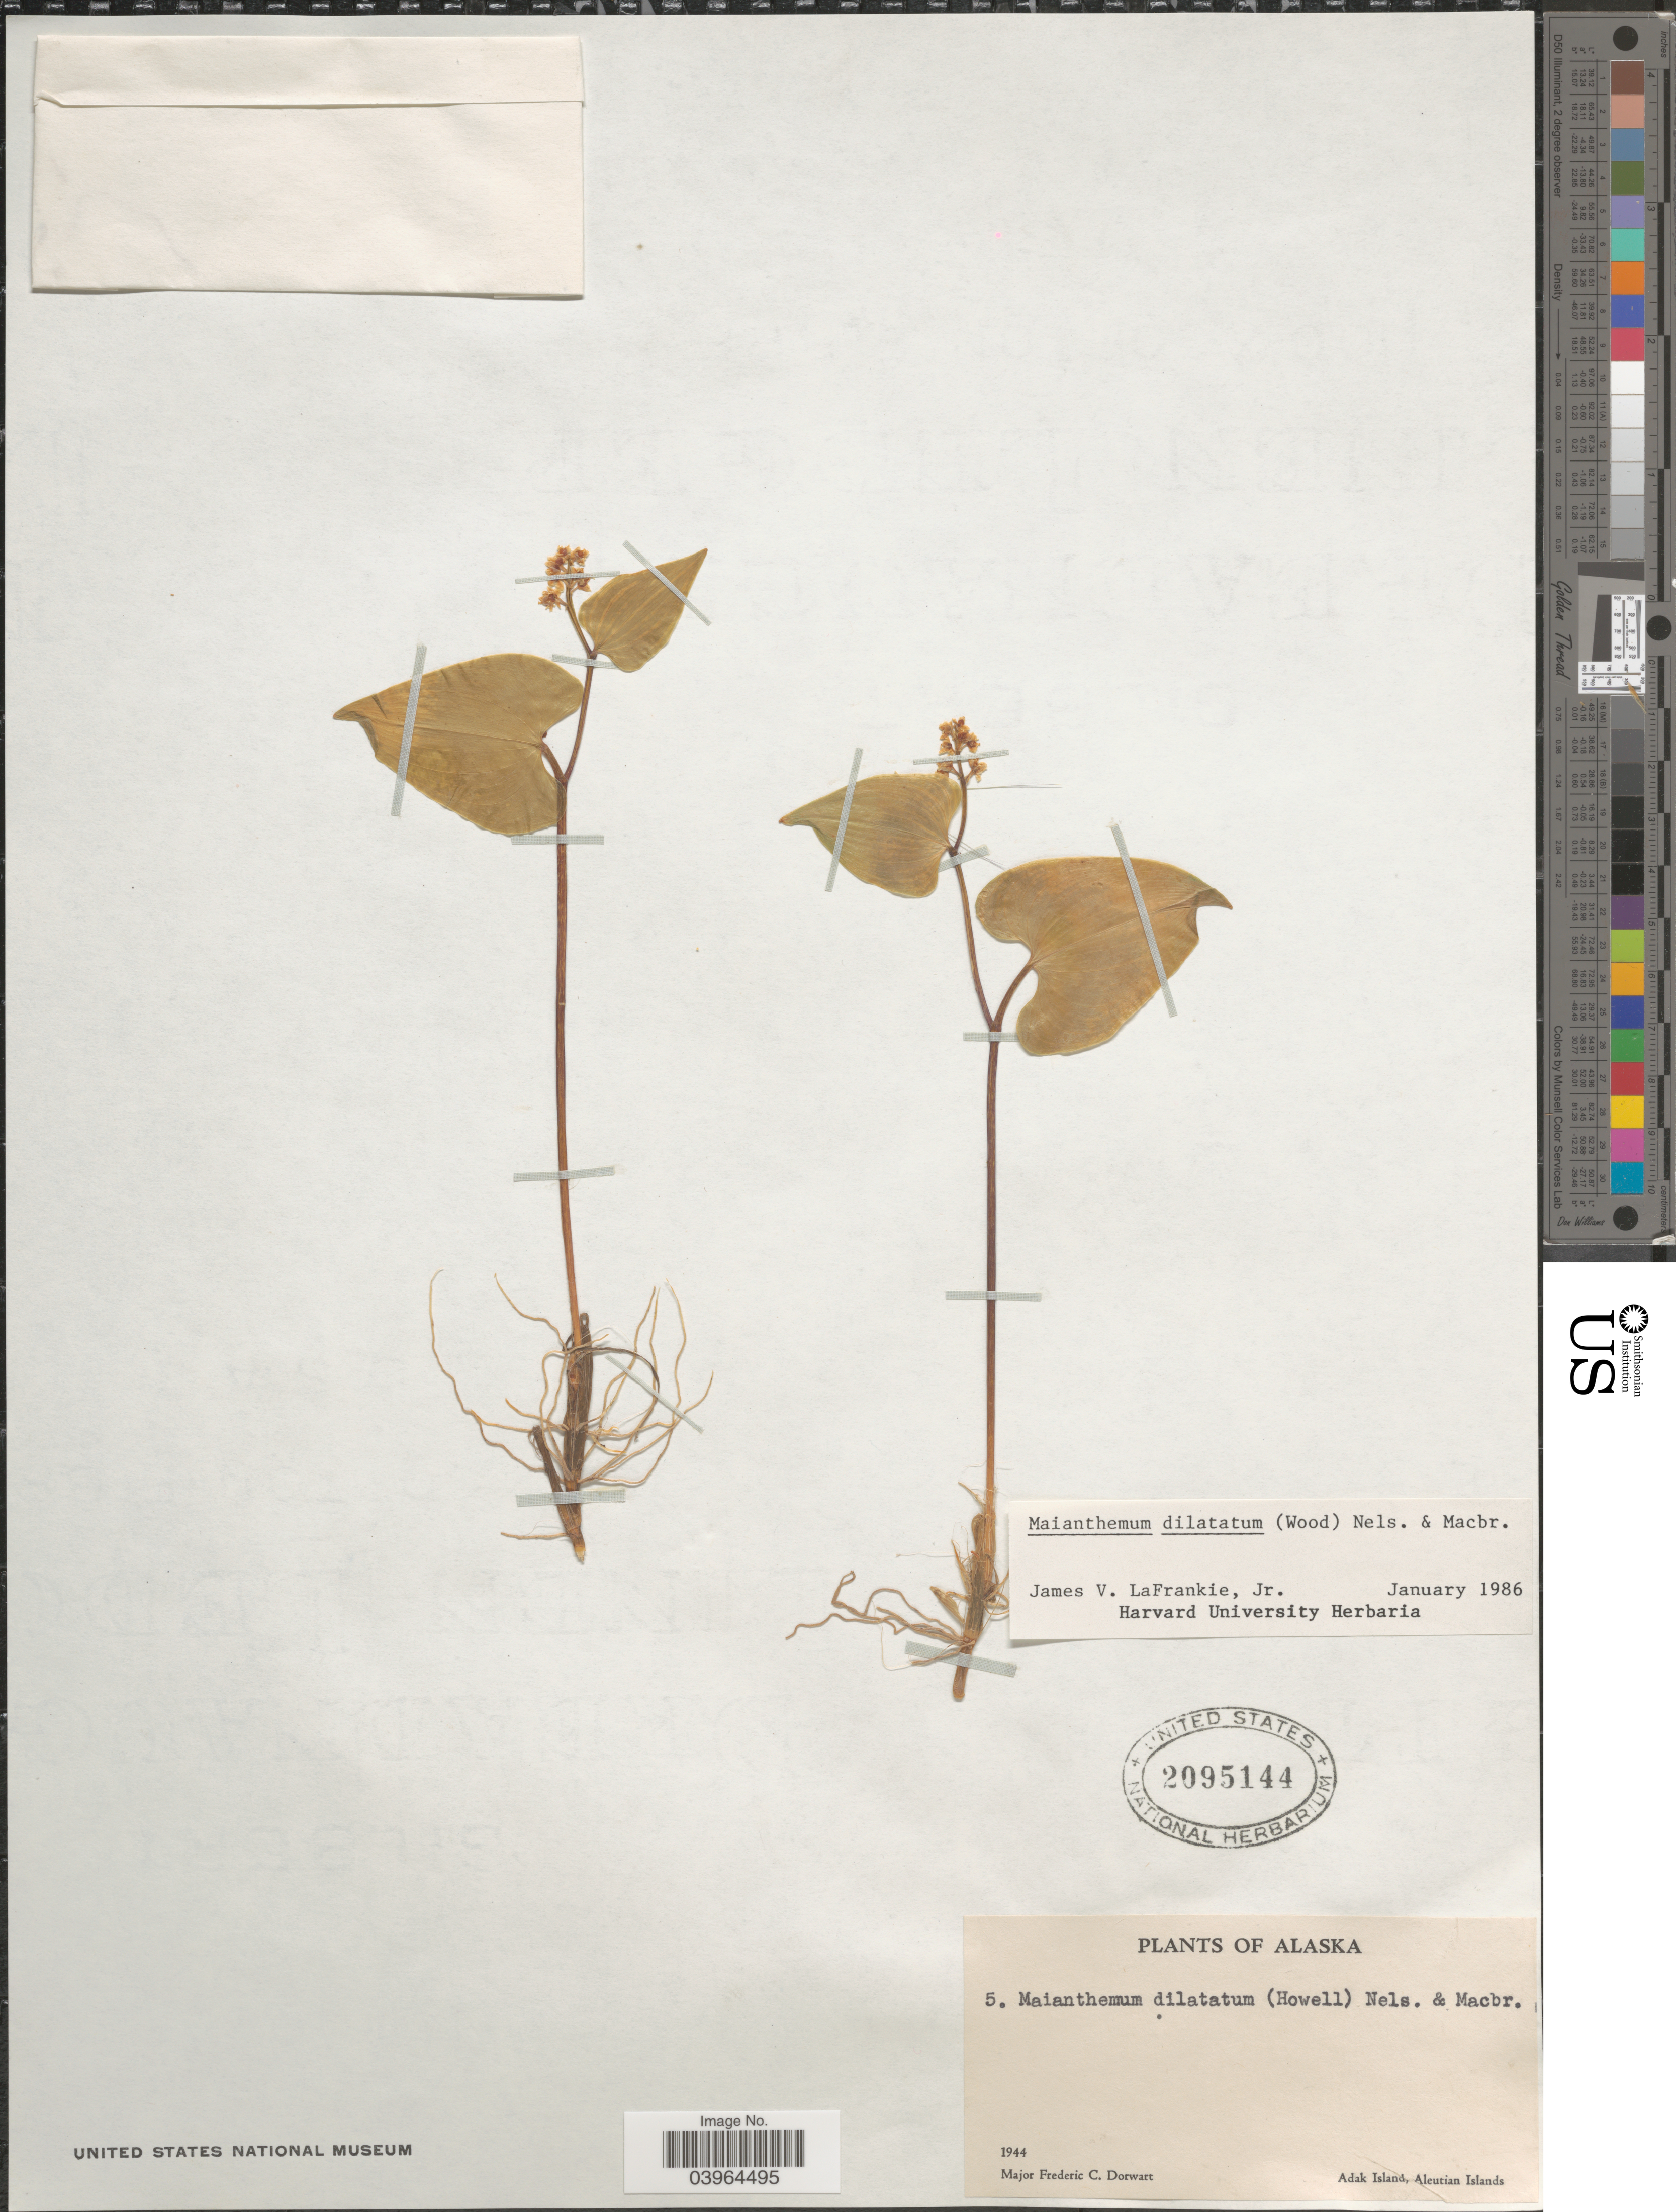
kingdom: Plantae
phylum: Tracheophyta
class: Liliopsida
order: Asparagales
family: Asparagaceae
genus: Maianthemum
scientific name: Maianthemum dilatatum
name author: (Alph. Wood) A. Nelson & J.F. Macbr.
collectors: F. Dorwart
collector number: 5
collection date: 1944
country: United States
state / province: Alaska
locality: Adak Island, Aleutian Islands.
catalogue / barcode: US 2095144